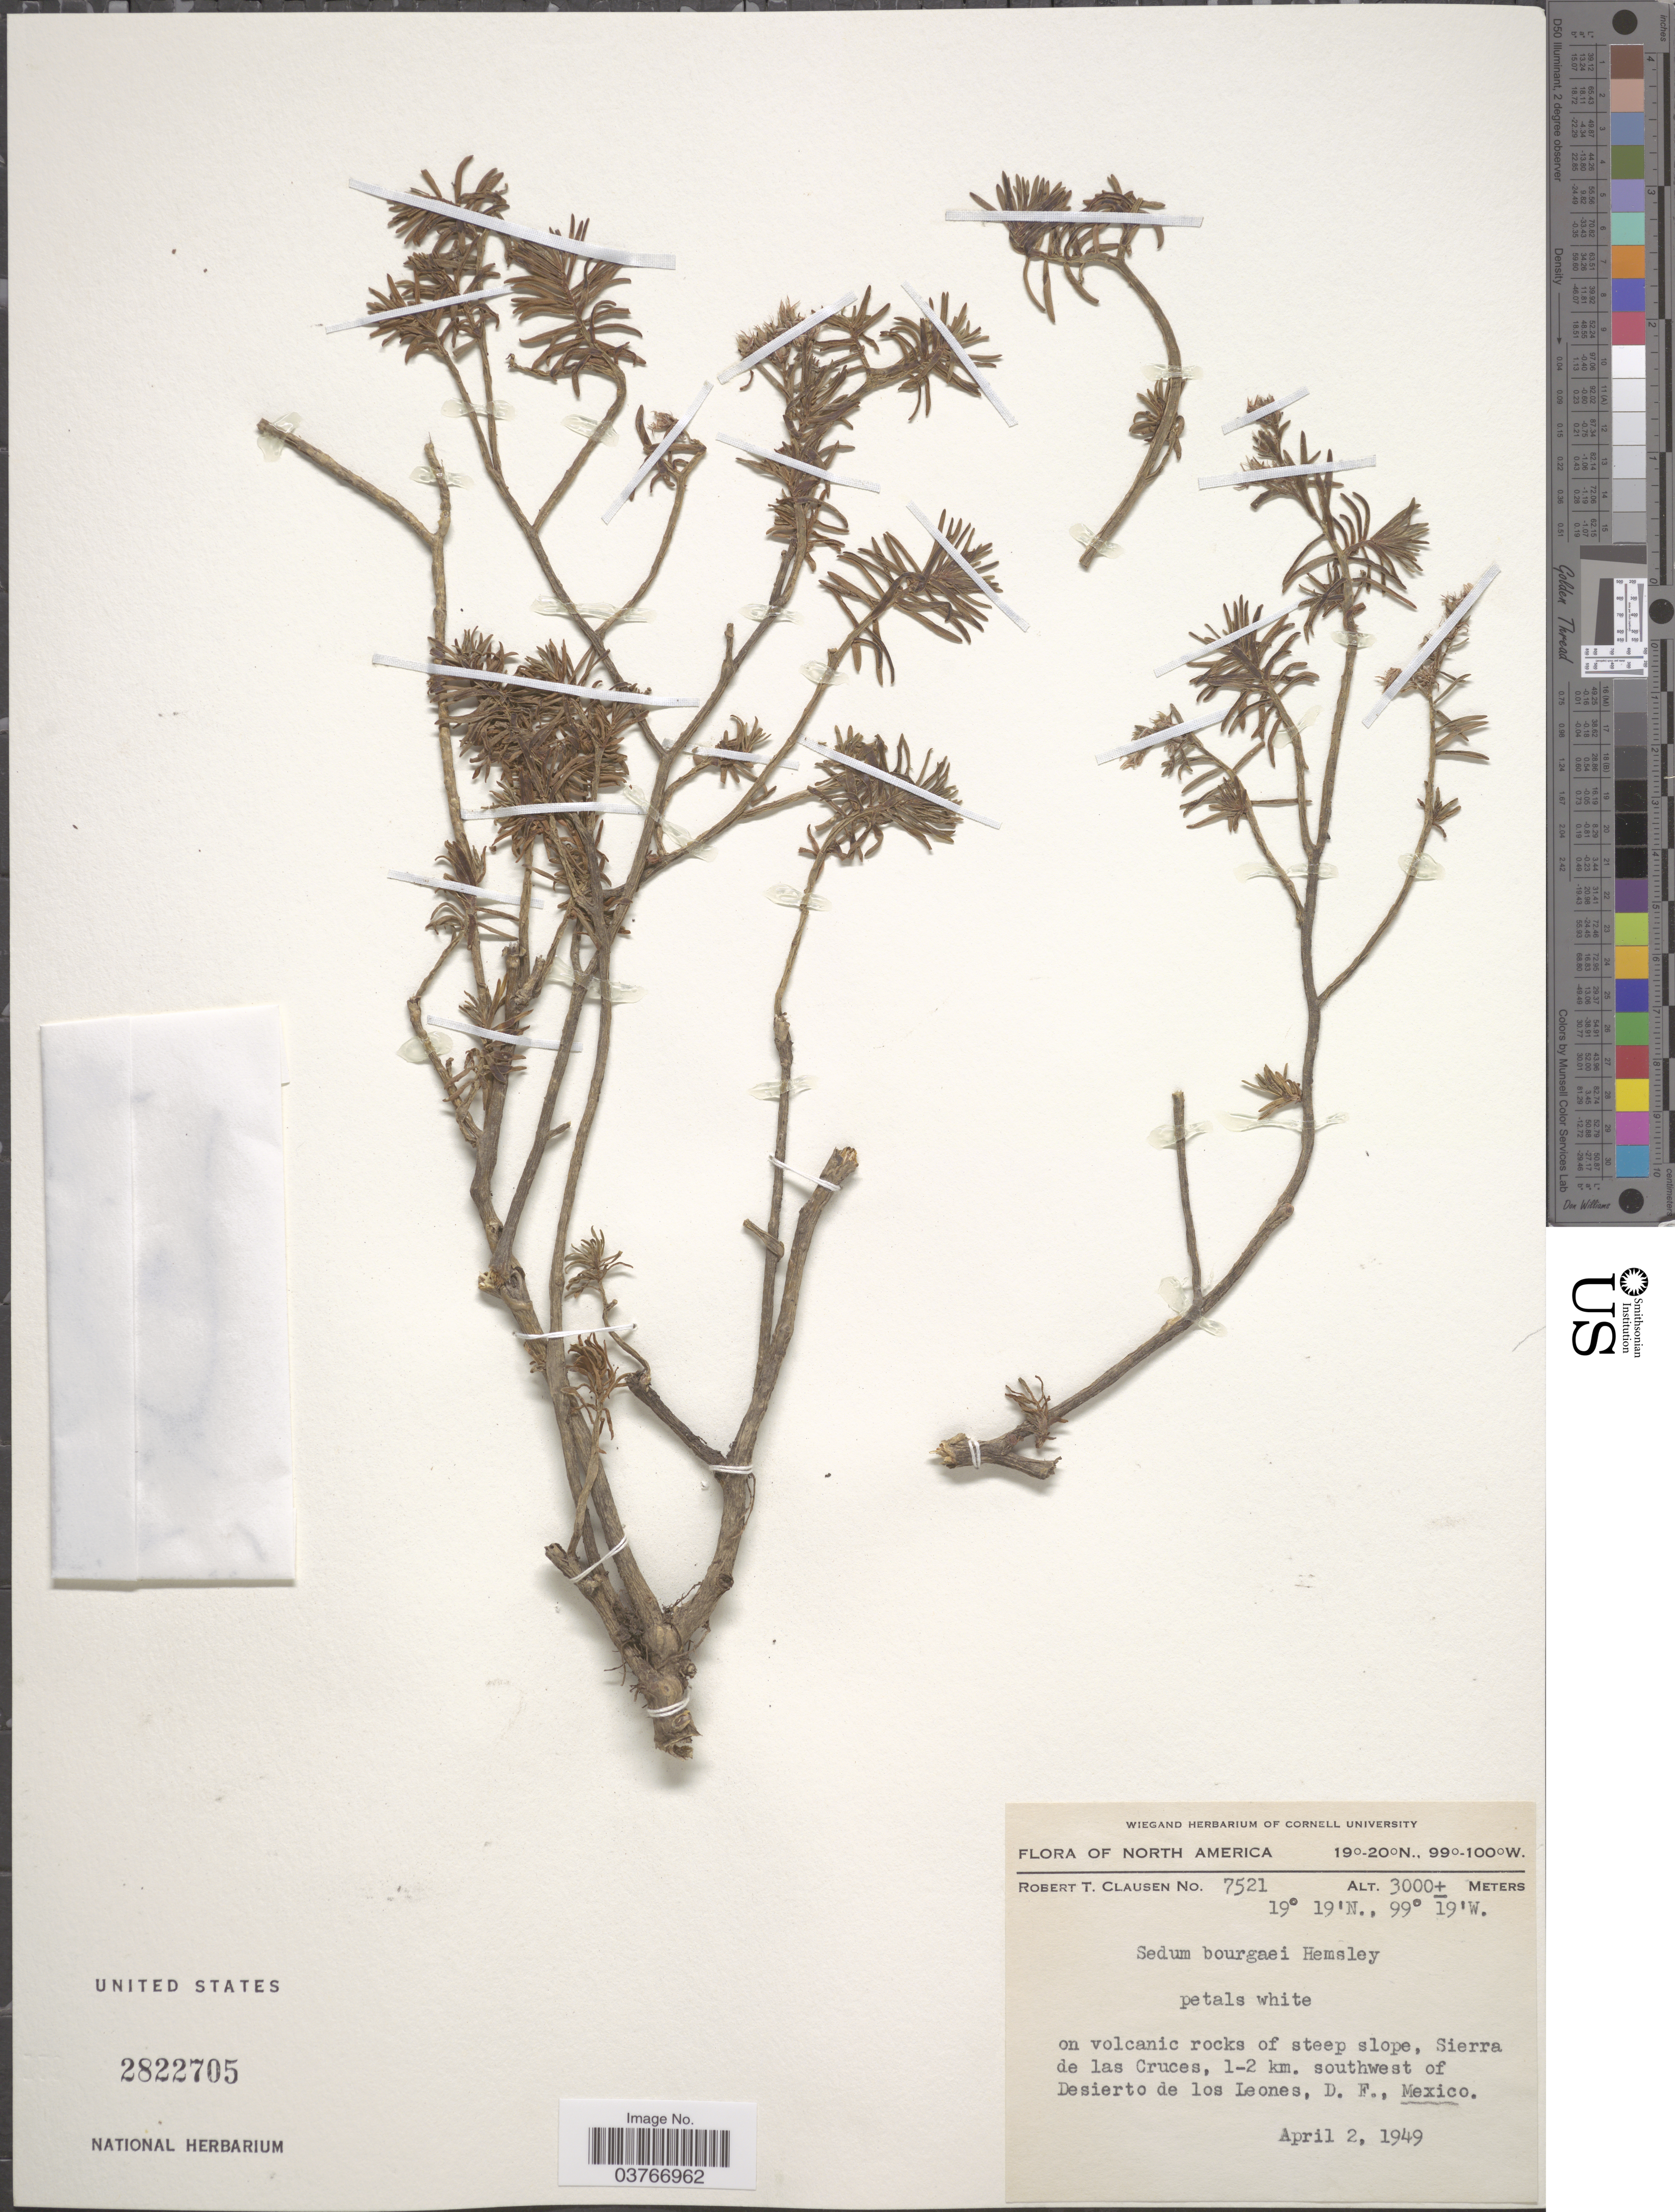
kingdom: Plantae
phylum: Tracheophyta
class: Magnoliopsida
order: Saxifragales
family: Crassulaceae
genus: Sedum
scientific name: Sedum bourgaei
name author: Hemsl.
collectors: R. T. Clausen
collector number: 7521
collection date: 1949-04-02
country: Mexico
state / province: Distrito Federal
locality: On volcanic rocks of steep slope, Sierra de las Crucas, 1-2 km. southwest of Desierto de los Leones.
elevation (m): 3000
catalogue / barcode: US 2822705